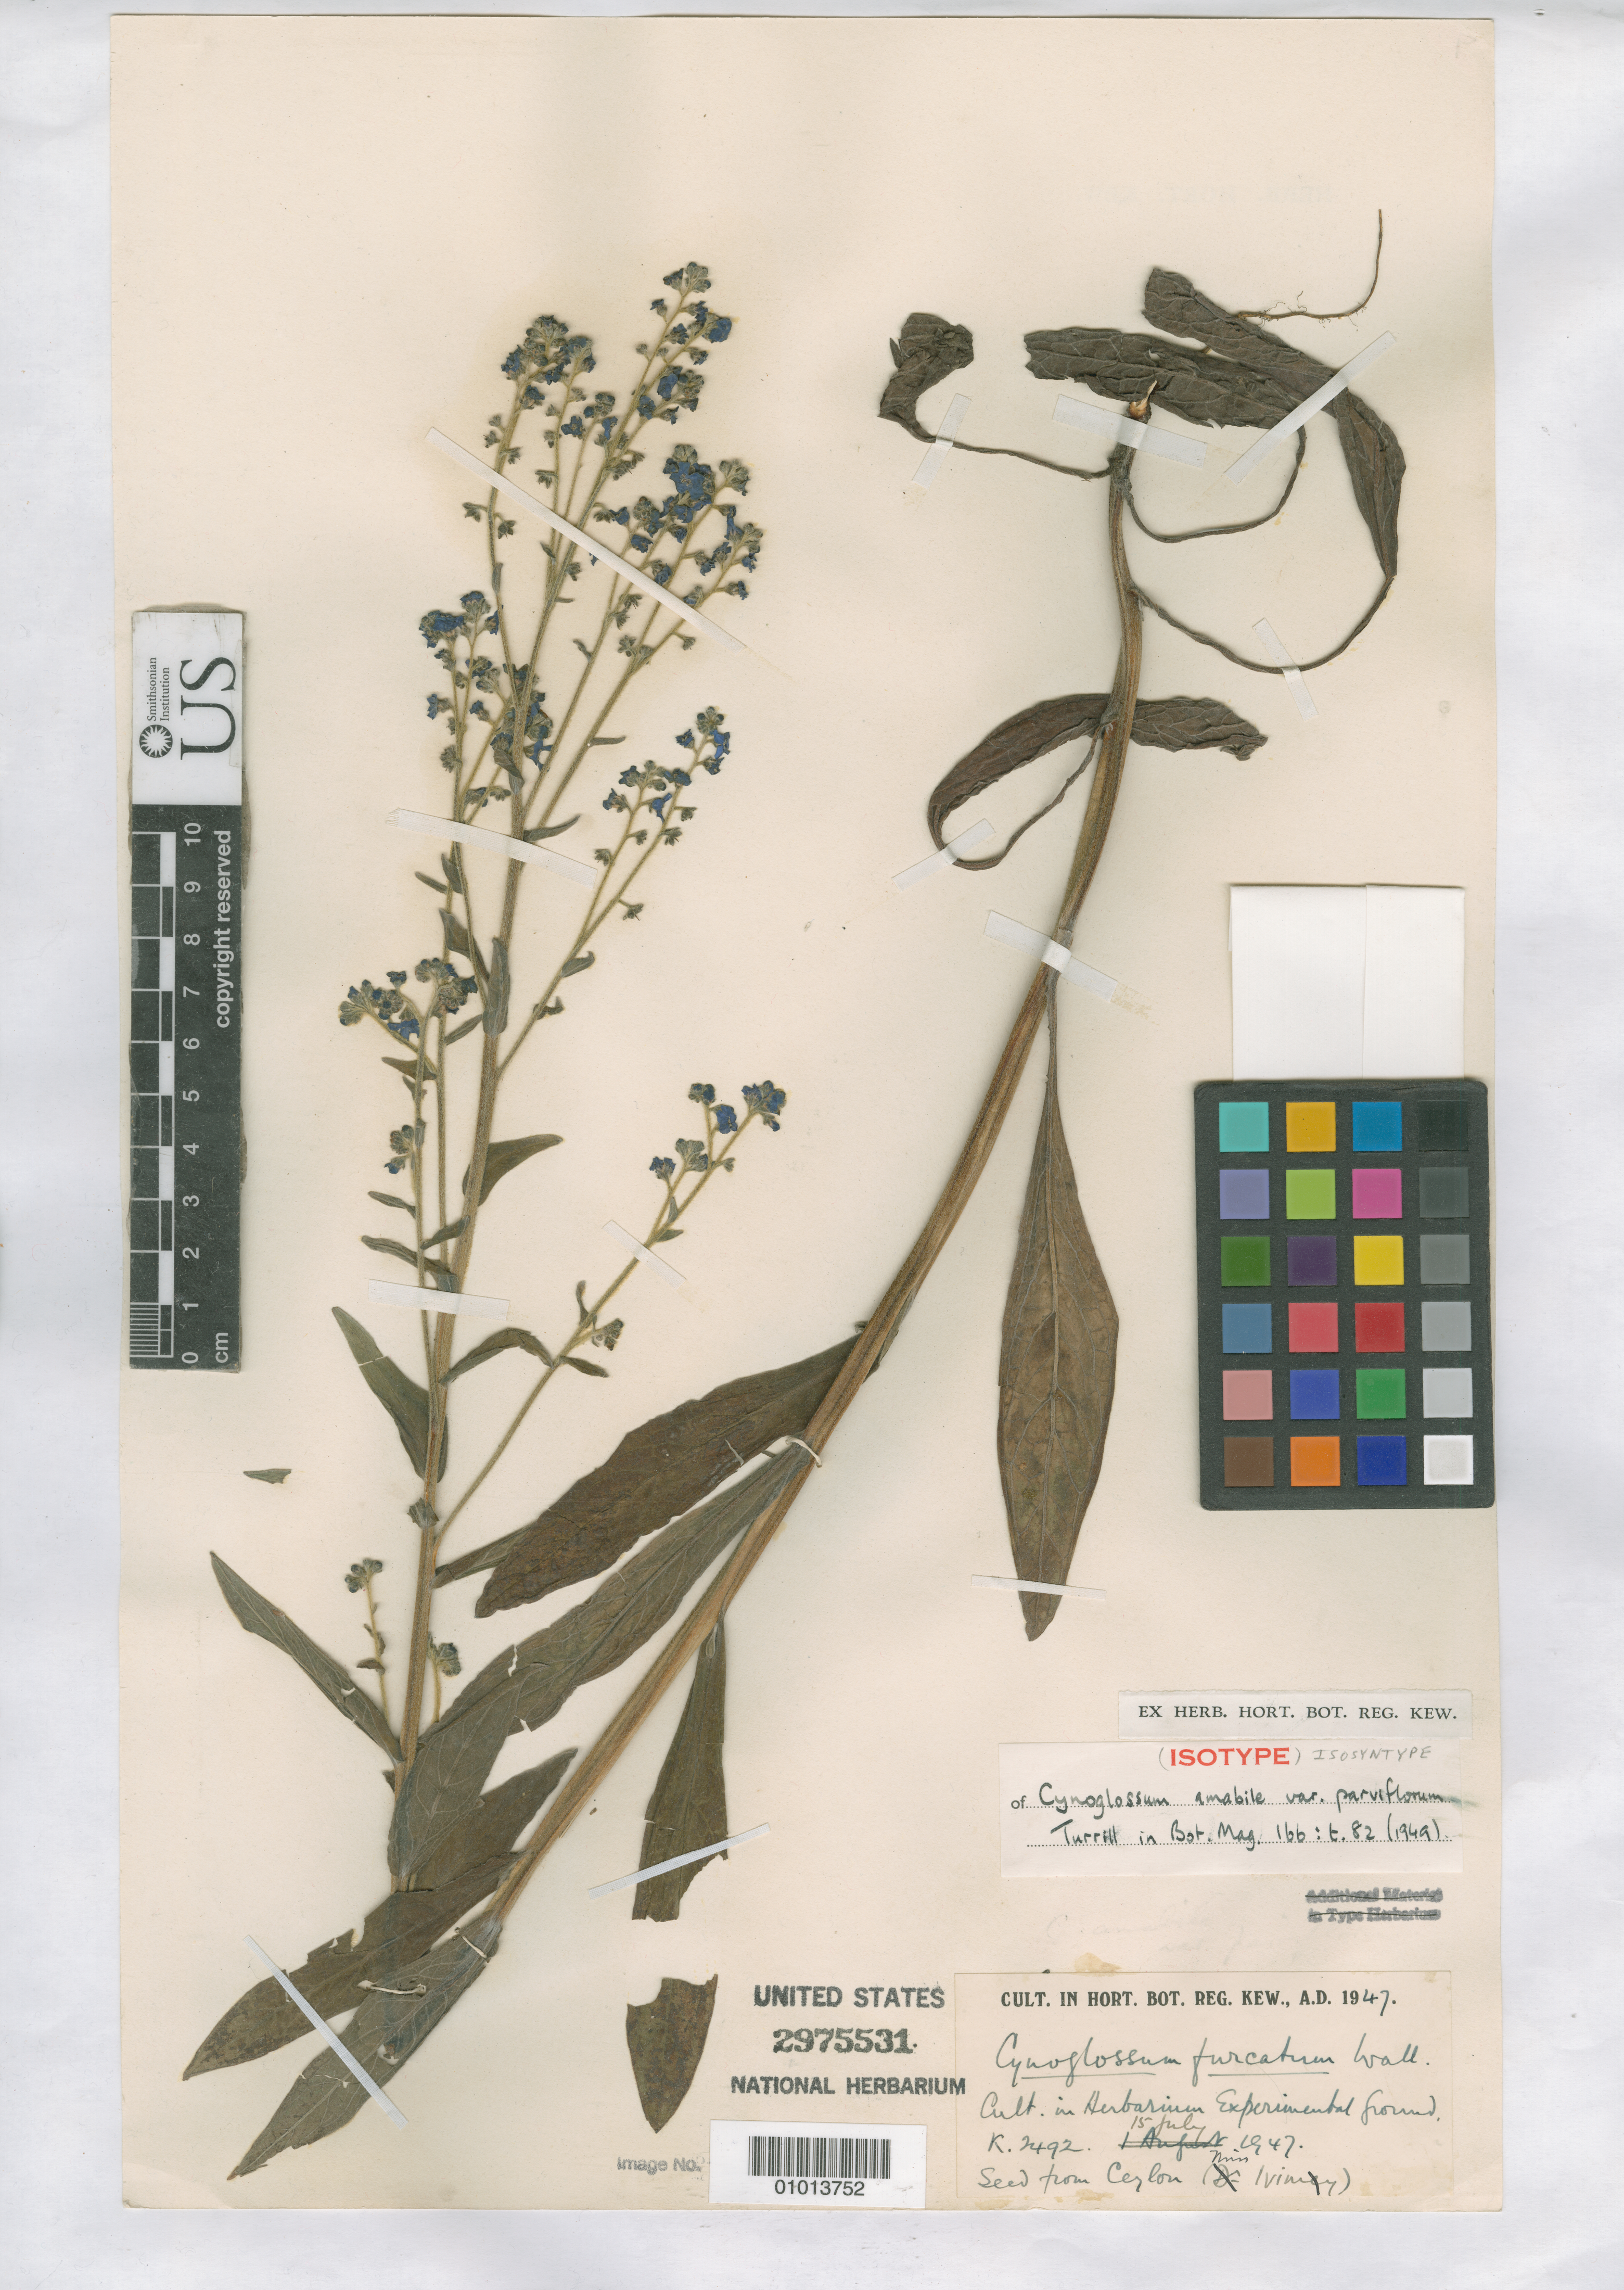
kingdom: Plantae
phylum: Tracheophyta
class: Magnoliopsida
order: Boraginales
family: Boraginaceae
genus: Cynoglossum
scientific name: Cynoglossum amabile var. parviflorum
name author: Turrill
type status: Isosyntype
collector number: K. 2492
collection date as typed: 15 Jul 1947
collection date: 1947-07-15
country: Sri Lanka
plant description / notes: Cult. In Herbarium Experimental Ground. Seed from Ceylon.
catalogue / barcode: US 2975531